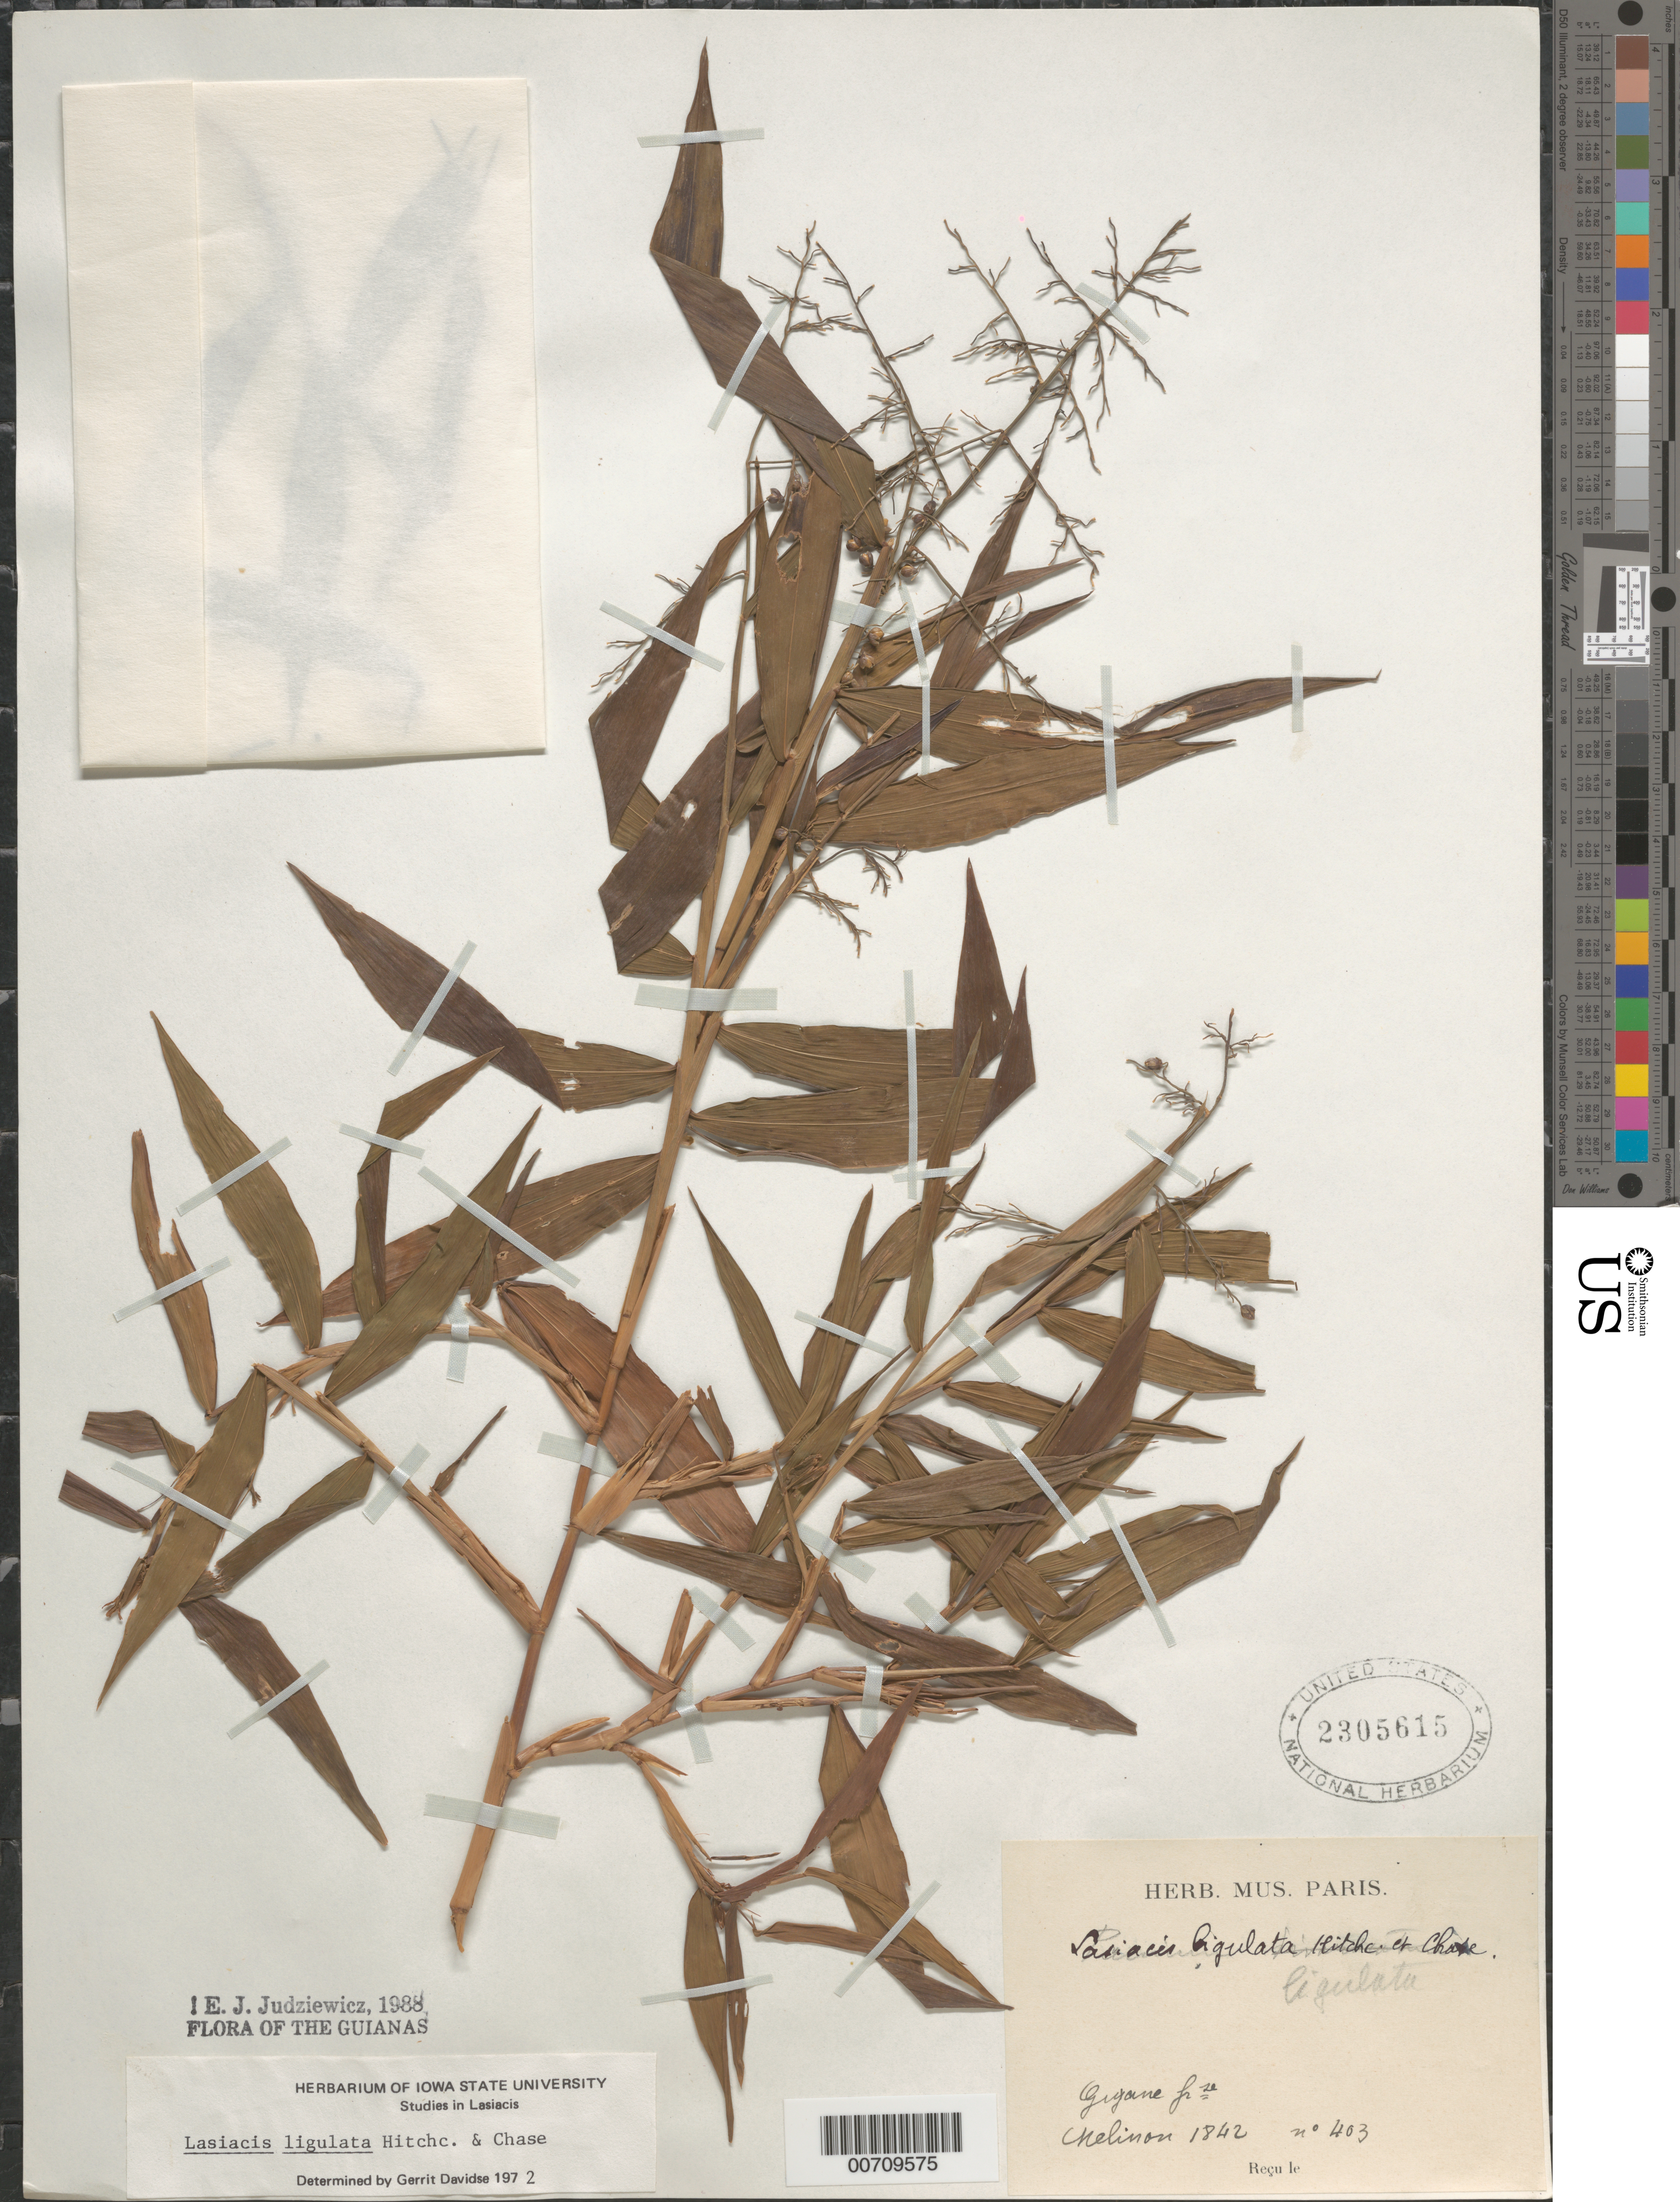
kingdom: Plantae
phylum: Tracheophyta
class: Liliopsida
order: Poales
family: Poaceae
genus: Lasiacis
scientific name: Lasiacis ligulata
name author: Hitchc. & Chase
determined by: Davidse, Gerrit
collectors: E. Mélinon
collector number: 403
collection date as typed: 1842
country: French Guiana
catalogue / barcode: US 2305615